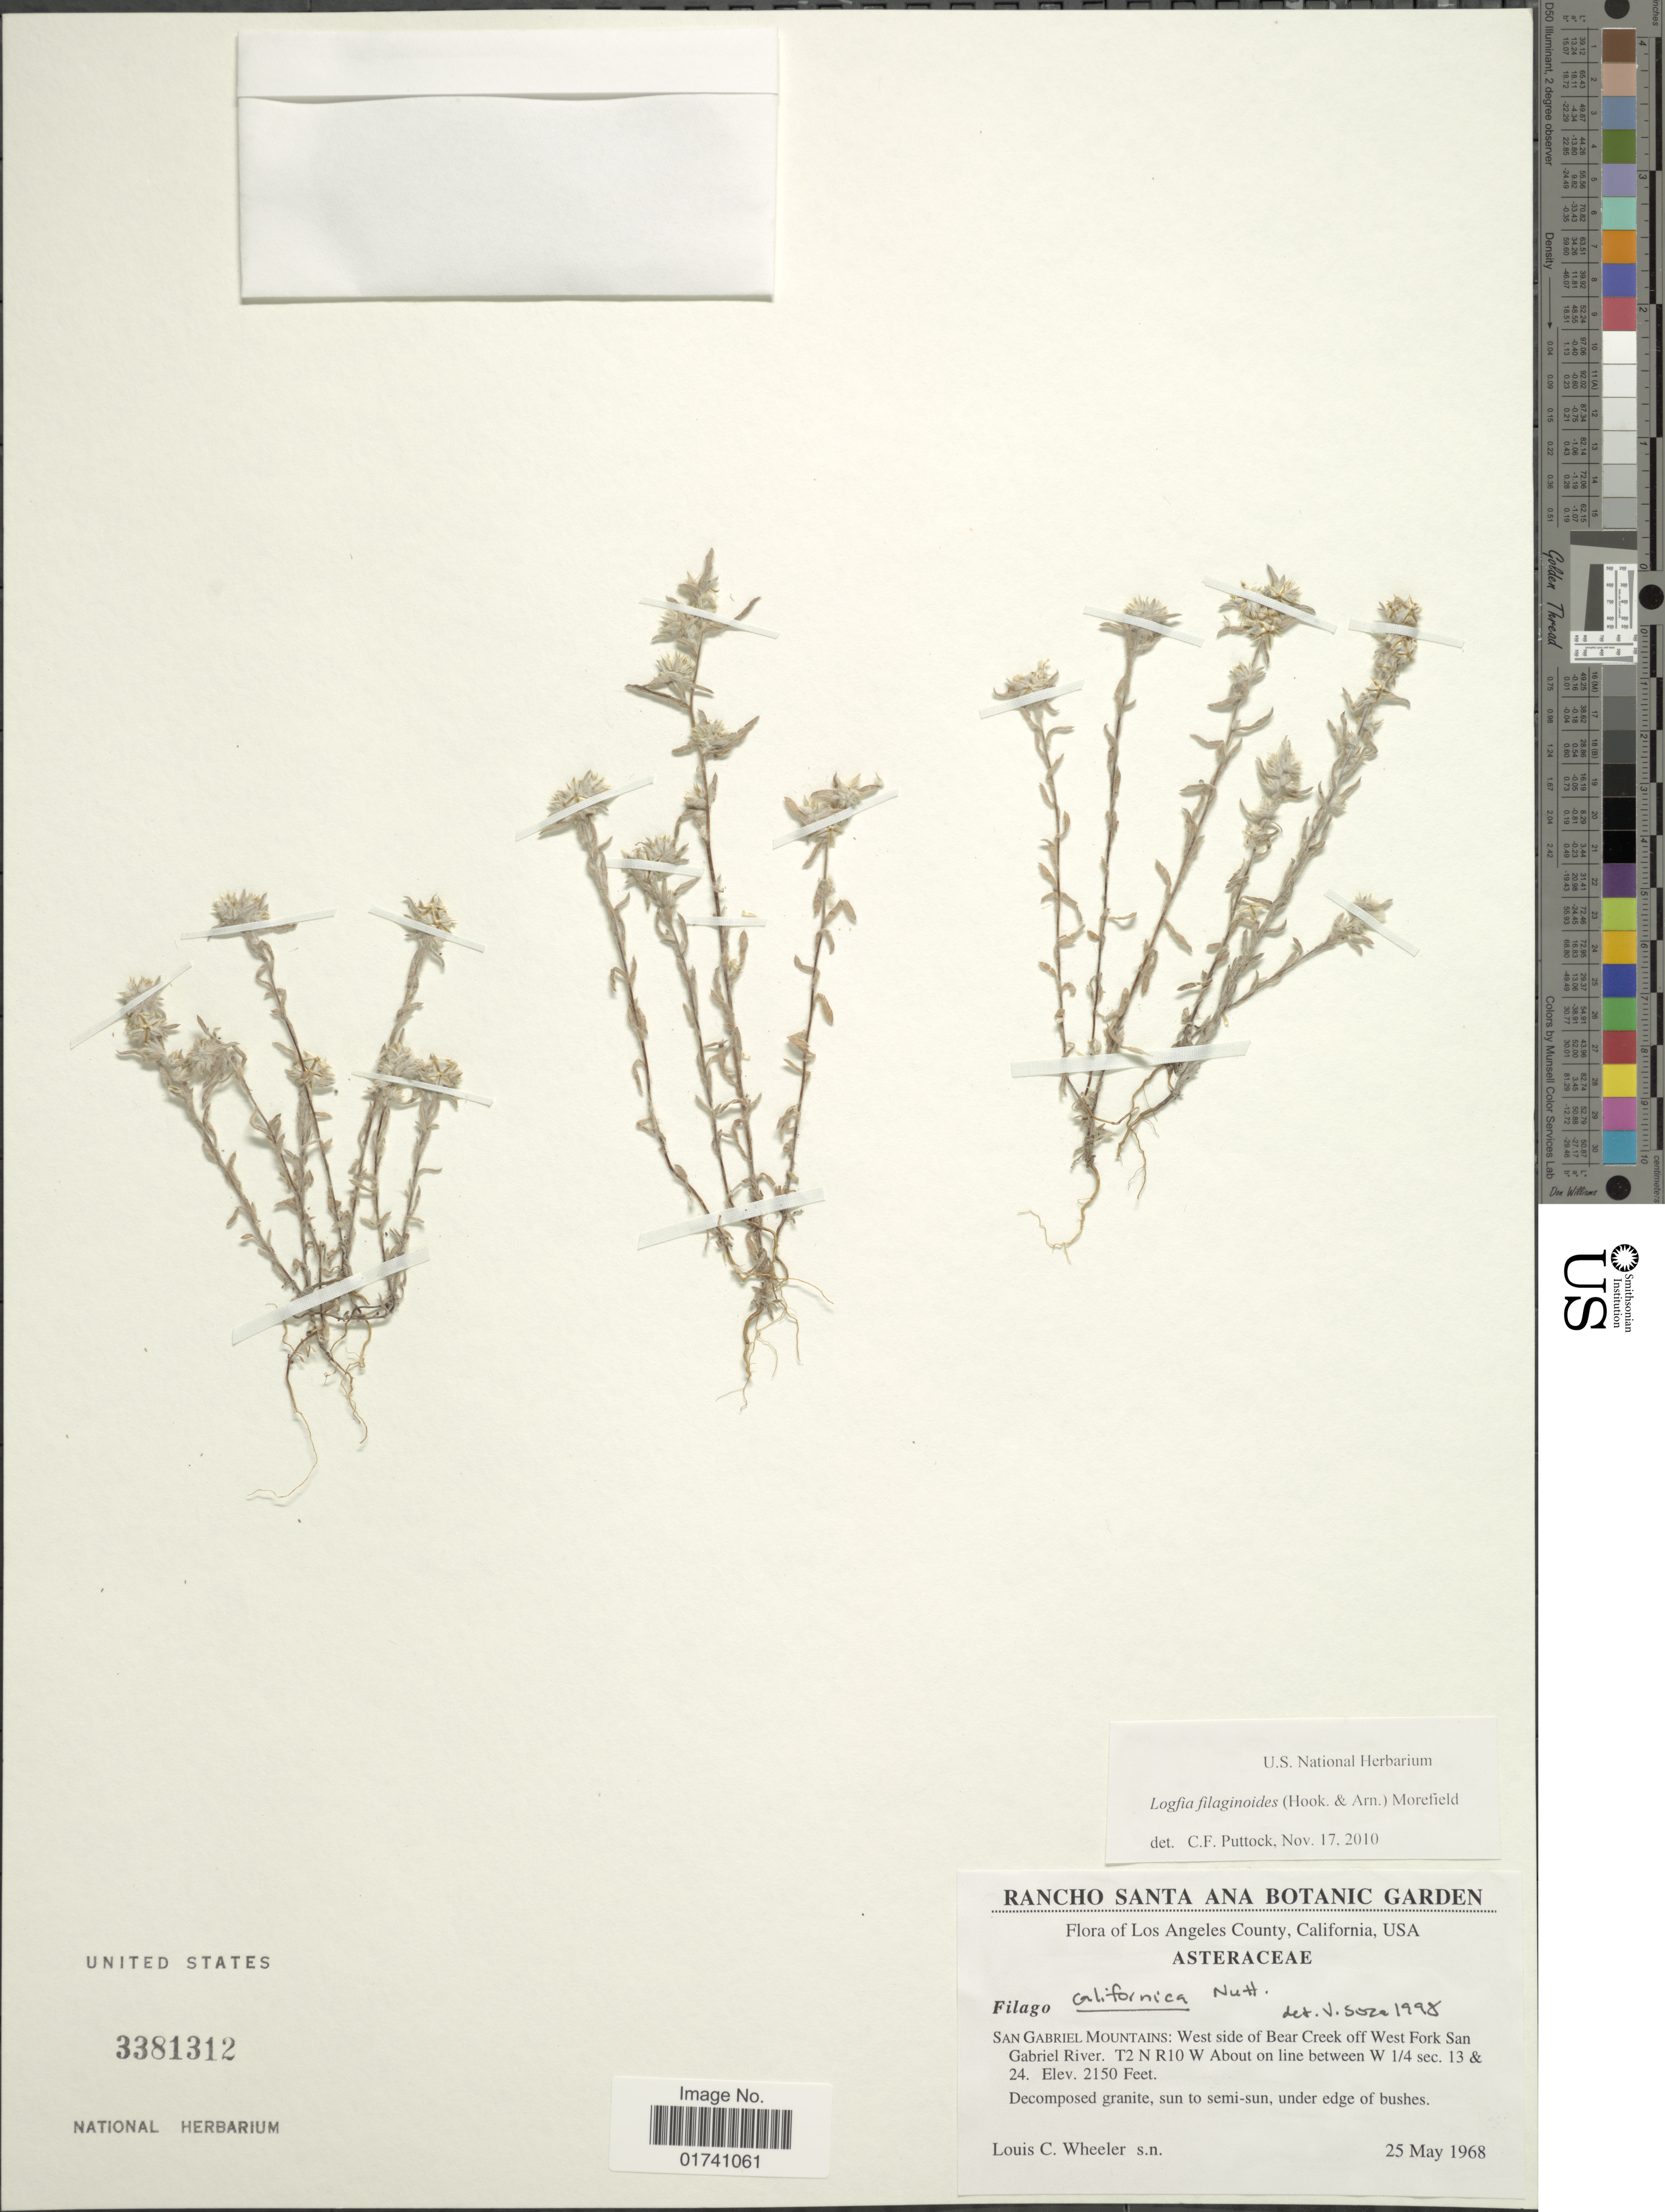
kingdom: Plantae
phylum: Tracheophyta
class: Magnoliopsida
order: Asterales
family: Asteraceae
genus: Logfia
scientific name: Logfia filaginoides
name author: (Hook. & Arn.) Morefield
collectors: L. C. Wheeler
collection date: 1968-05-25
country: United States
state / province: California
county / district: Los Angeles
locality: Los Angeles County. USA. San Gabriel Mountains: West side of Bear Creek off West Fork San Gabriel River. T2 N R10 W about on line between W ¼ sec. 13 & 24.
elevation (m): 655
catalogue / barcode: US 3381312